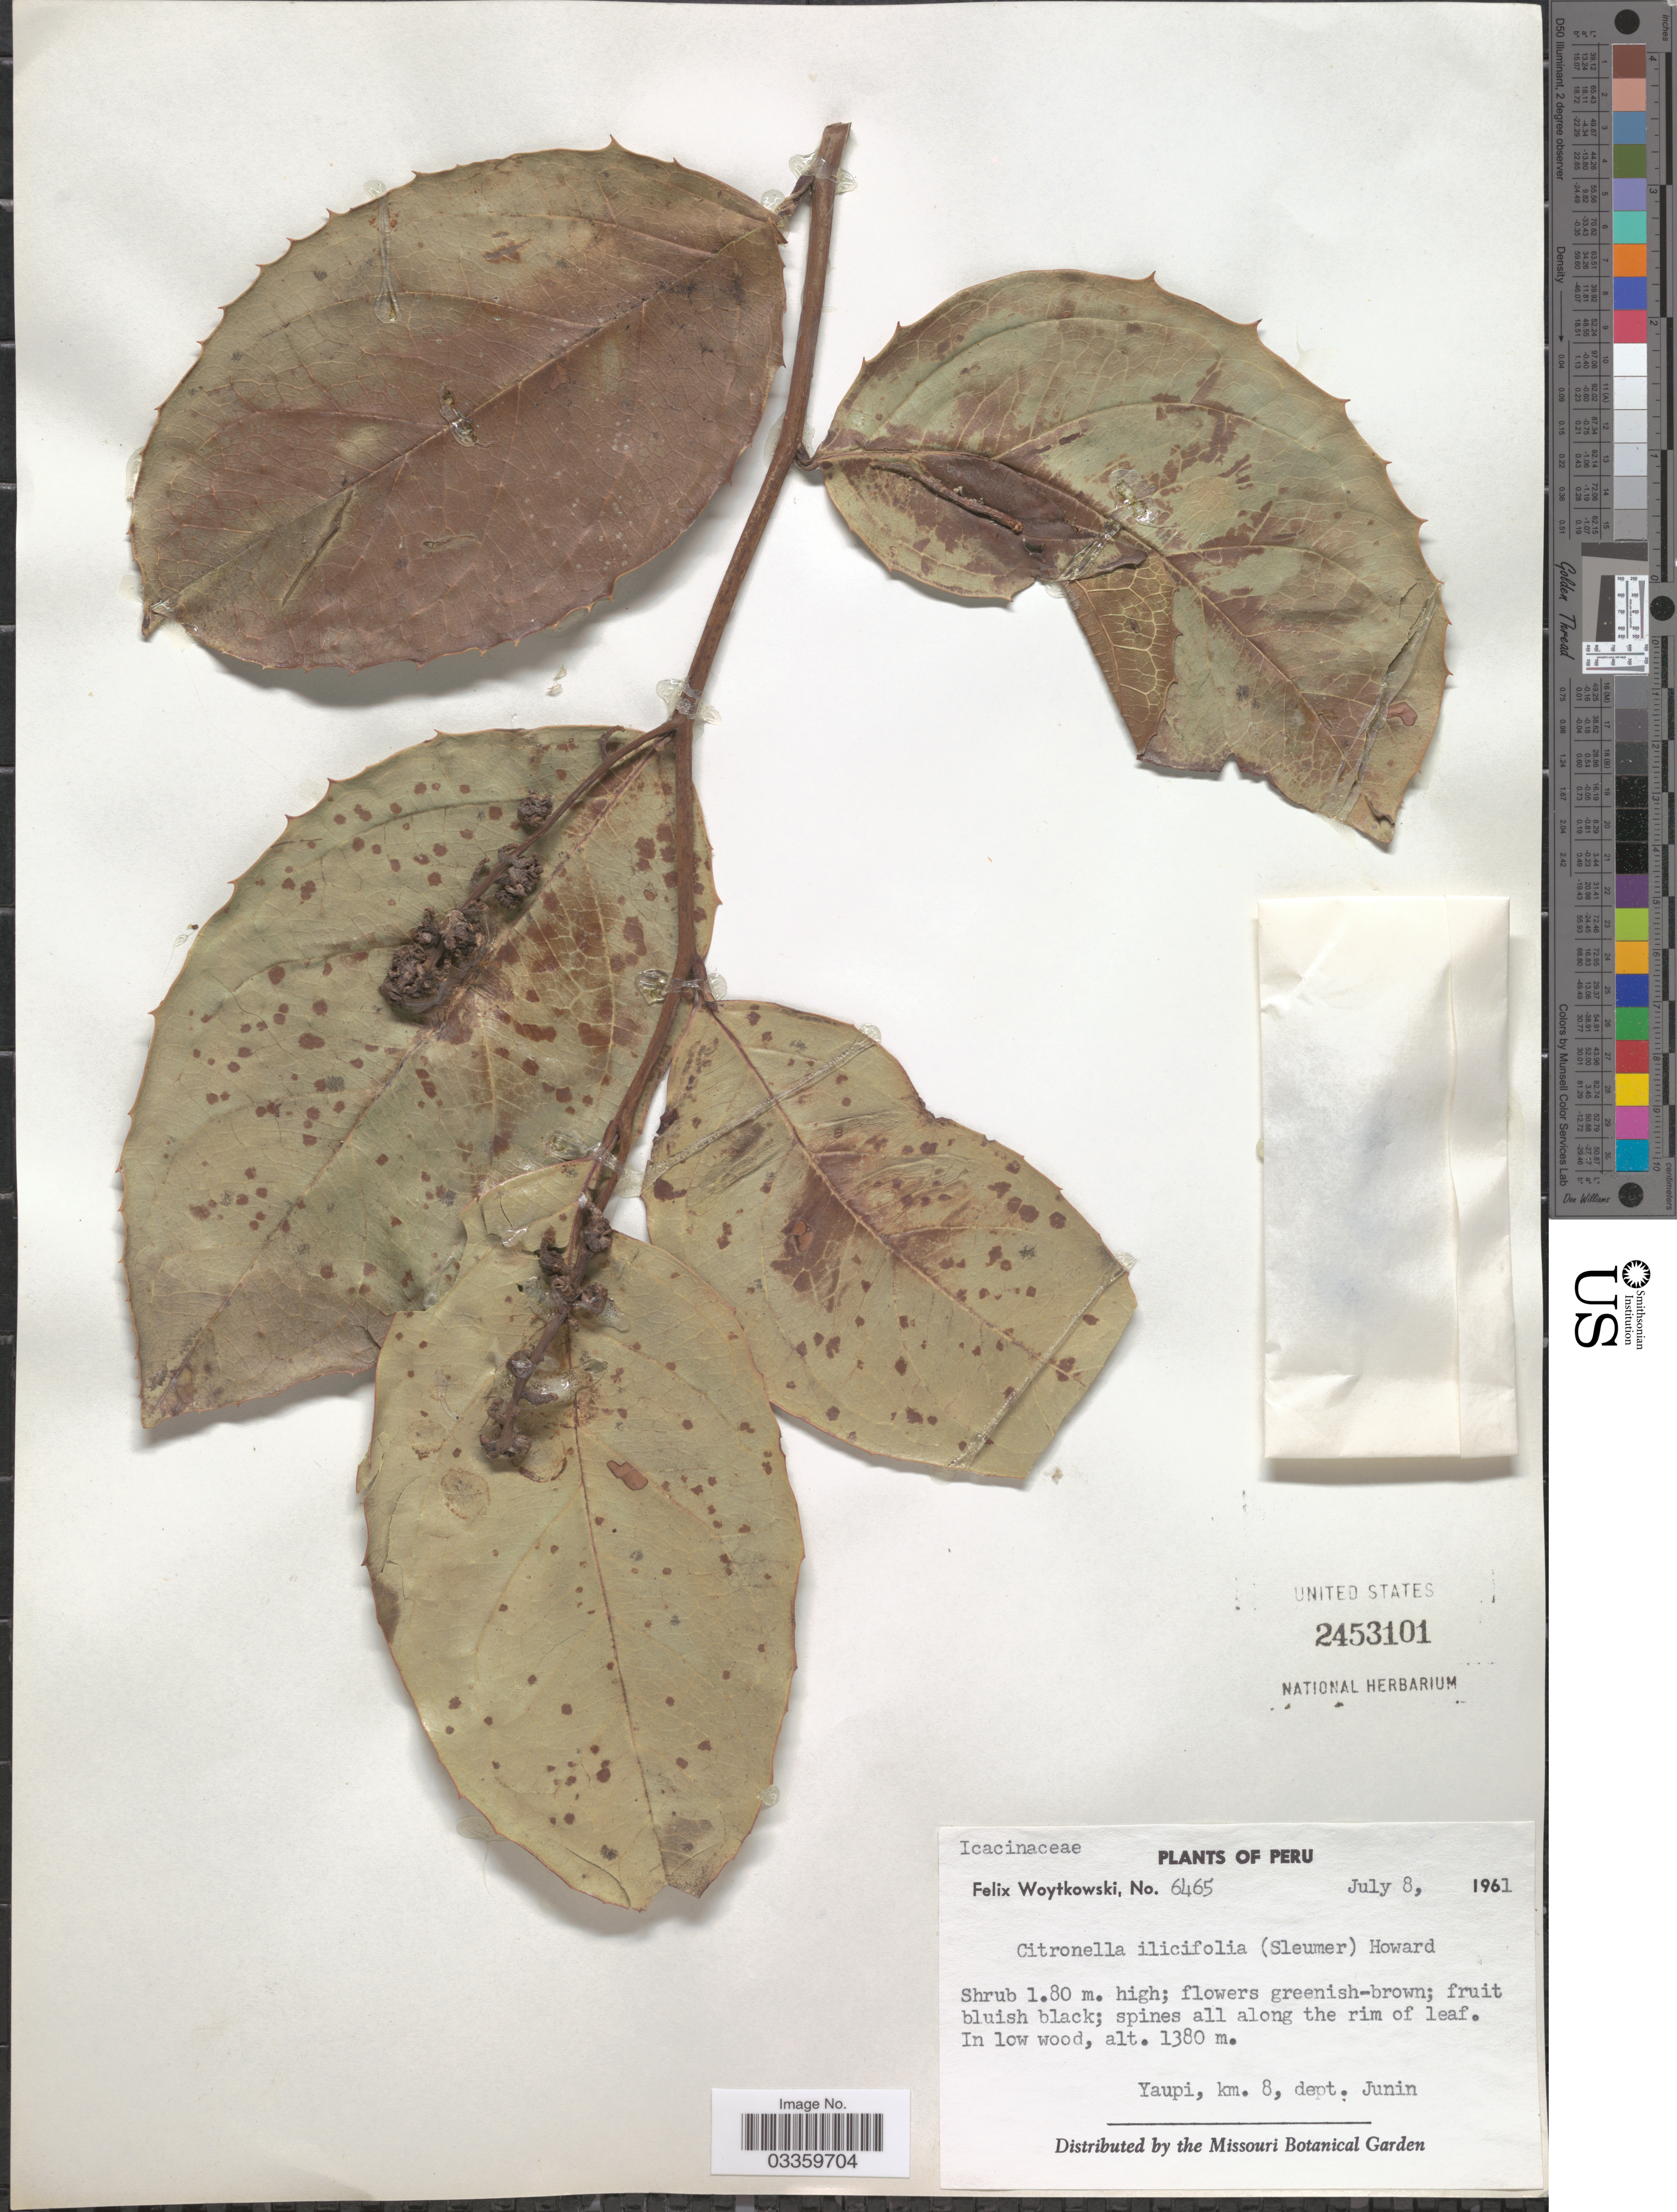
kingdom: Plantae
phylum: Tracheophyta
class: Magnoliopsida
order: Cardiopteridales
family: Cardiopteridaceae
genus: Citronella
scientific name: Citronella ilicifolia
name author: (Sleumer) R.A. Howard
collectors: F. Woytkowski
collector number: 6465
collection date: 1961-07-08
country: Peru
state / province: Junín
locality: Yaupi, km. 8, dept. Junin.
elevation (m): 1380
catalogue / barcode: US 2453101